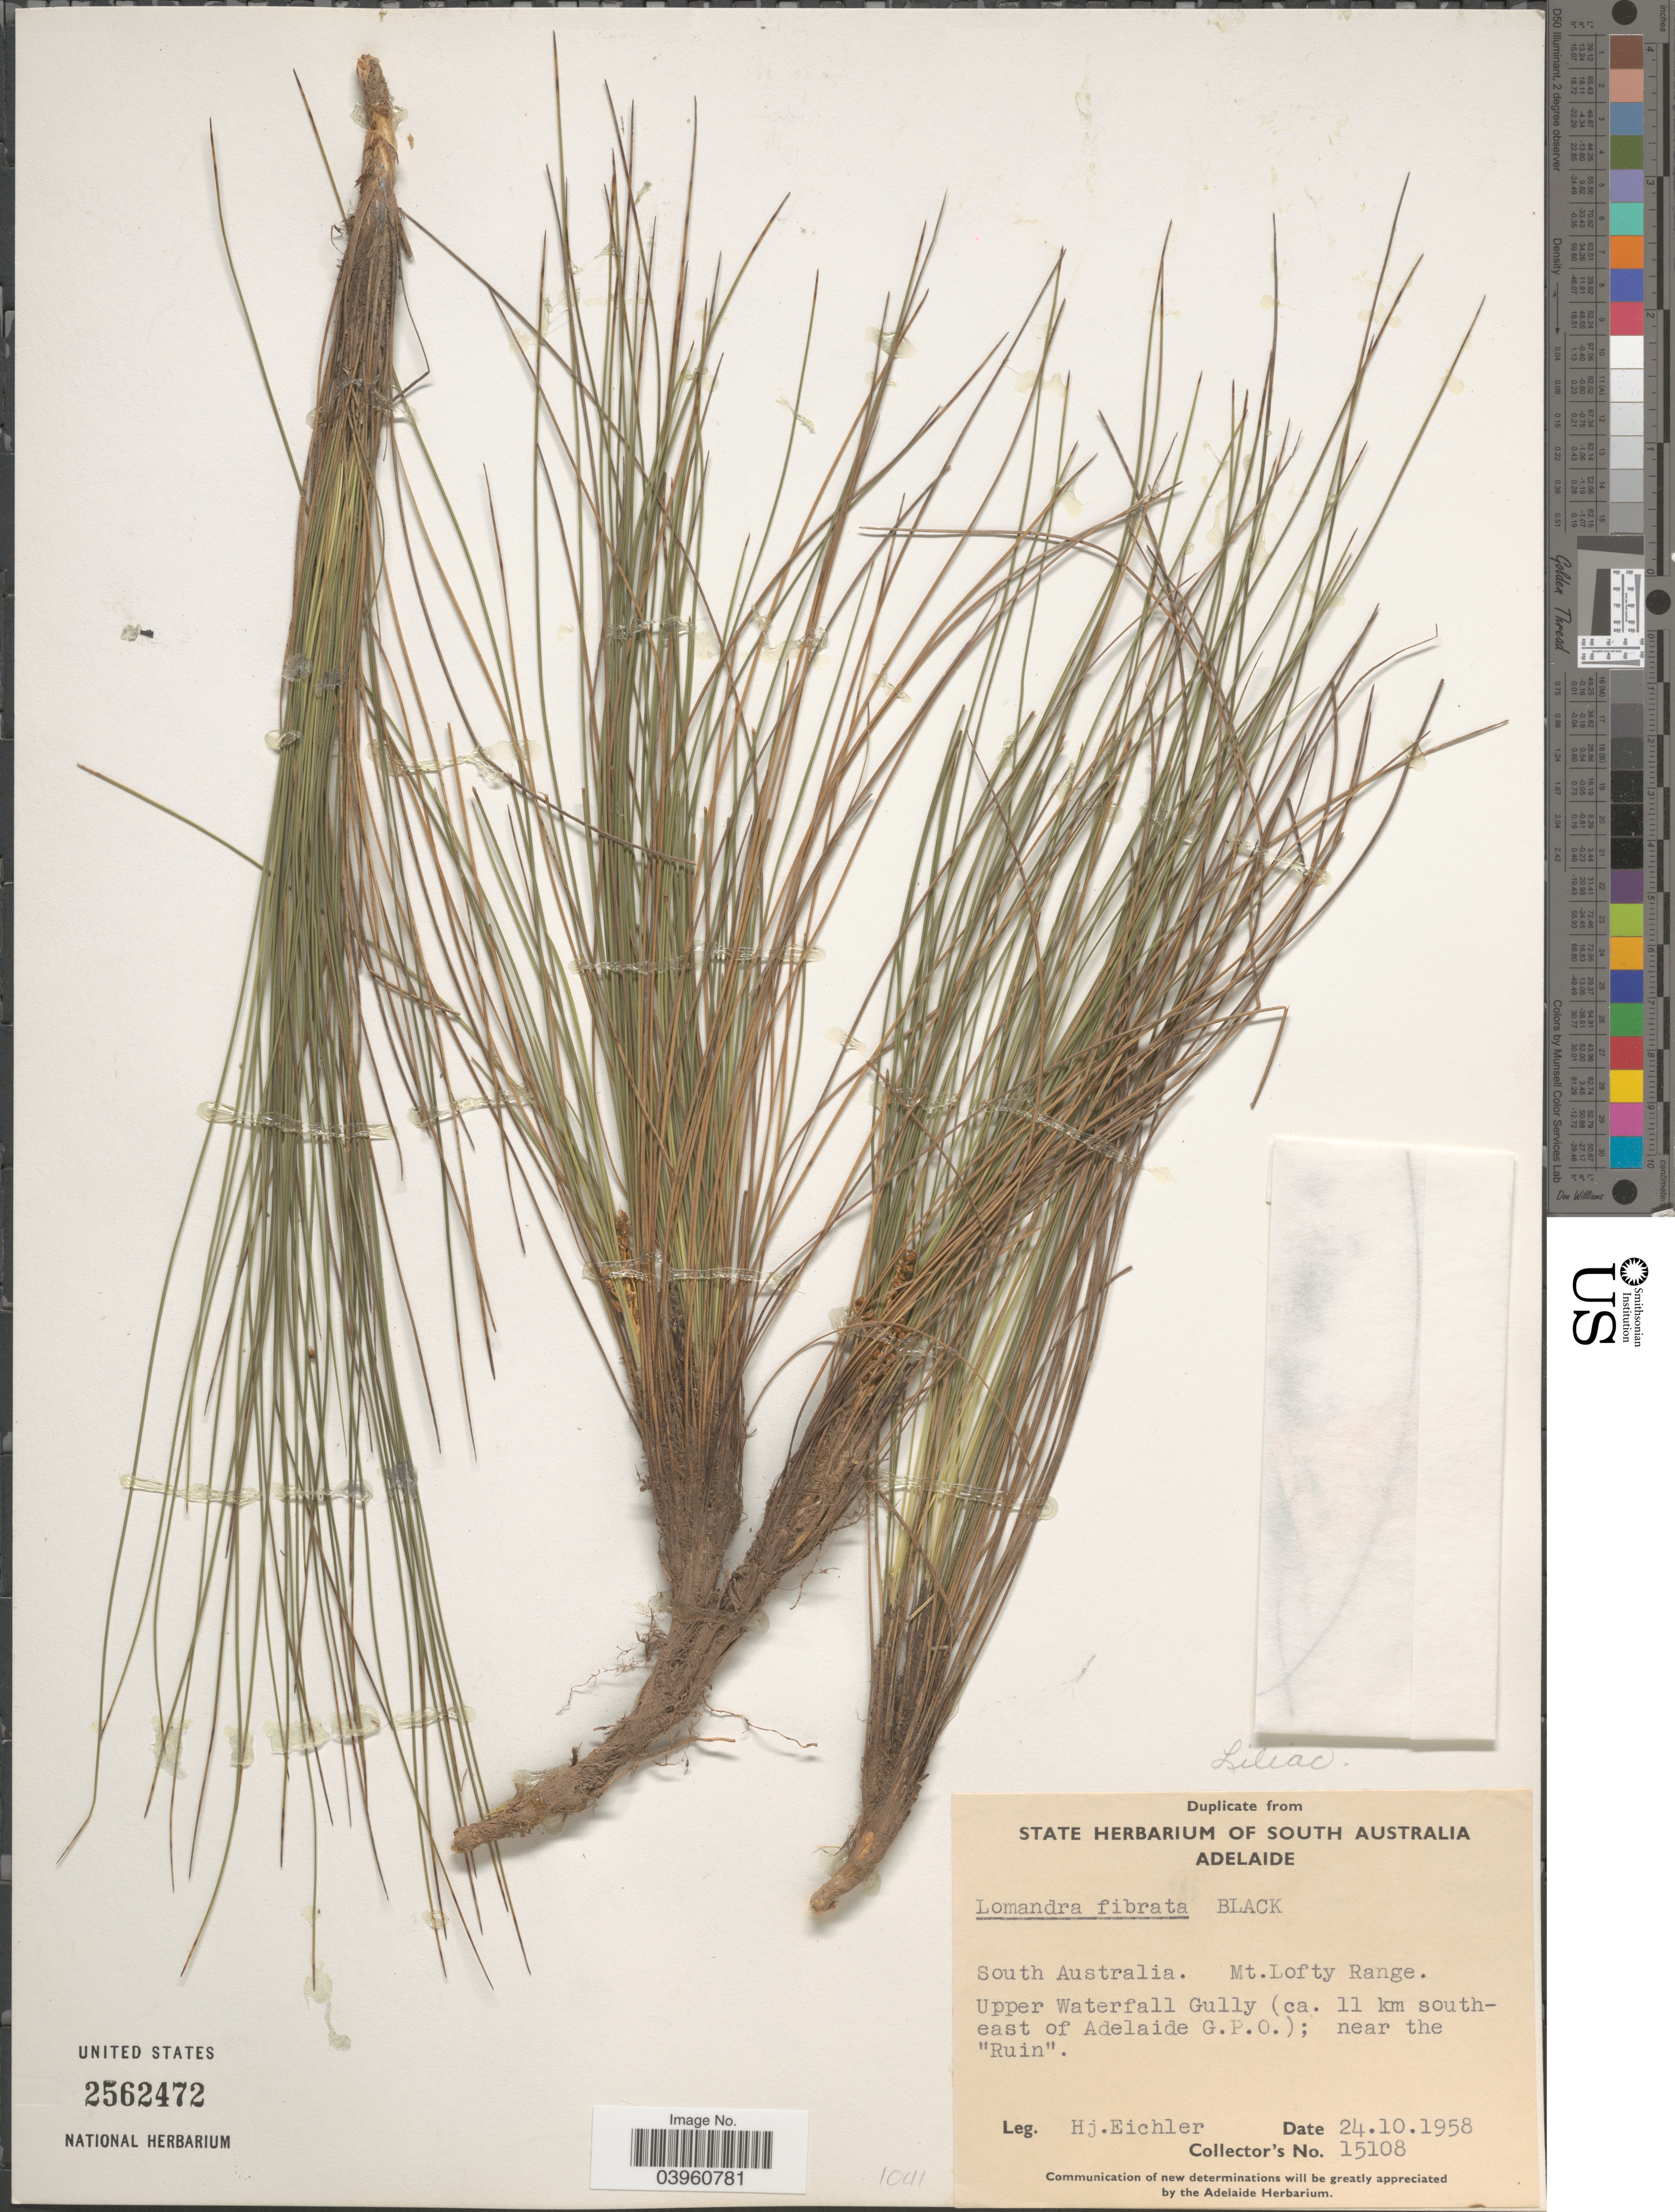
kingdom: Plantae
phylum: Tracheophyta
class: Liliopsida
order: Asparagales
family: Asparagaceae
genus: Lomandra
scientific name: Lomandra fibrata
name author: J.M. Black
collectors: H. Eichler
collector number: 15108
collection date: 1958-10-24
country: Australia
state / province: South Australia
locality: Mt.Lofty Range. Upper Waterfall Gully (ca. 11 km south-east of Adelaide G.P.O.); near the "Ruin".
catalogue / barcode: US 2562472